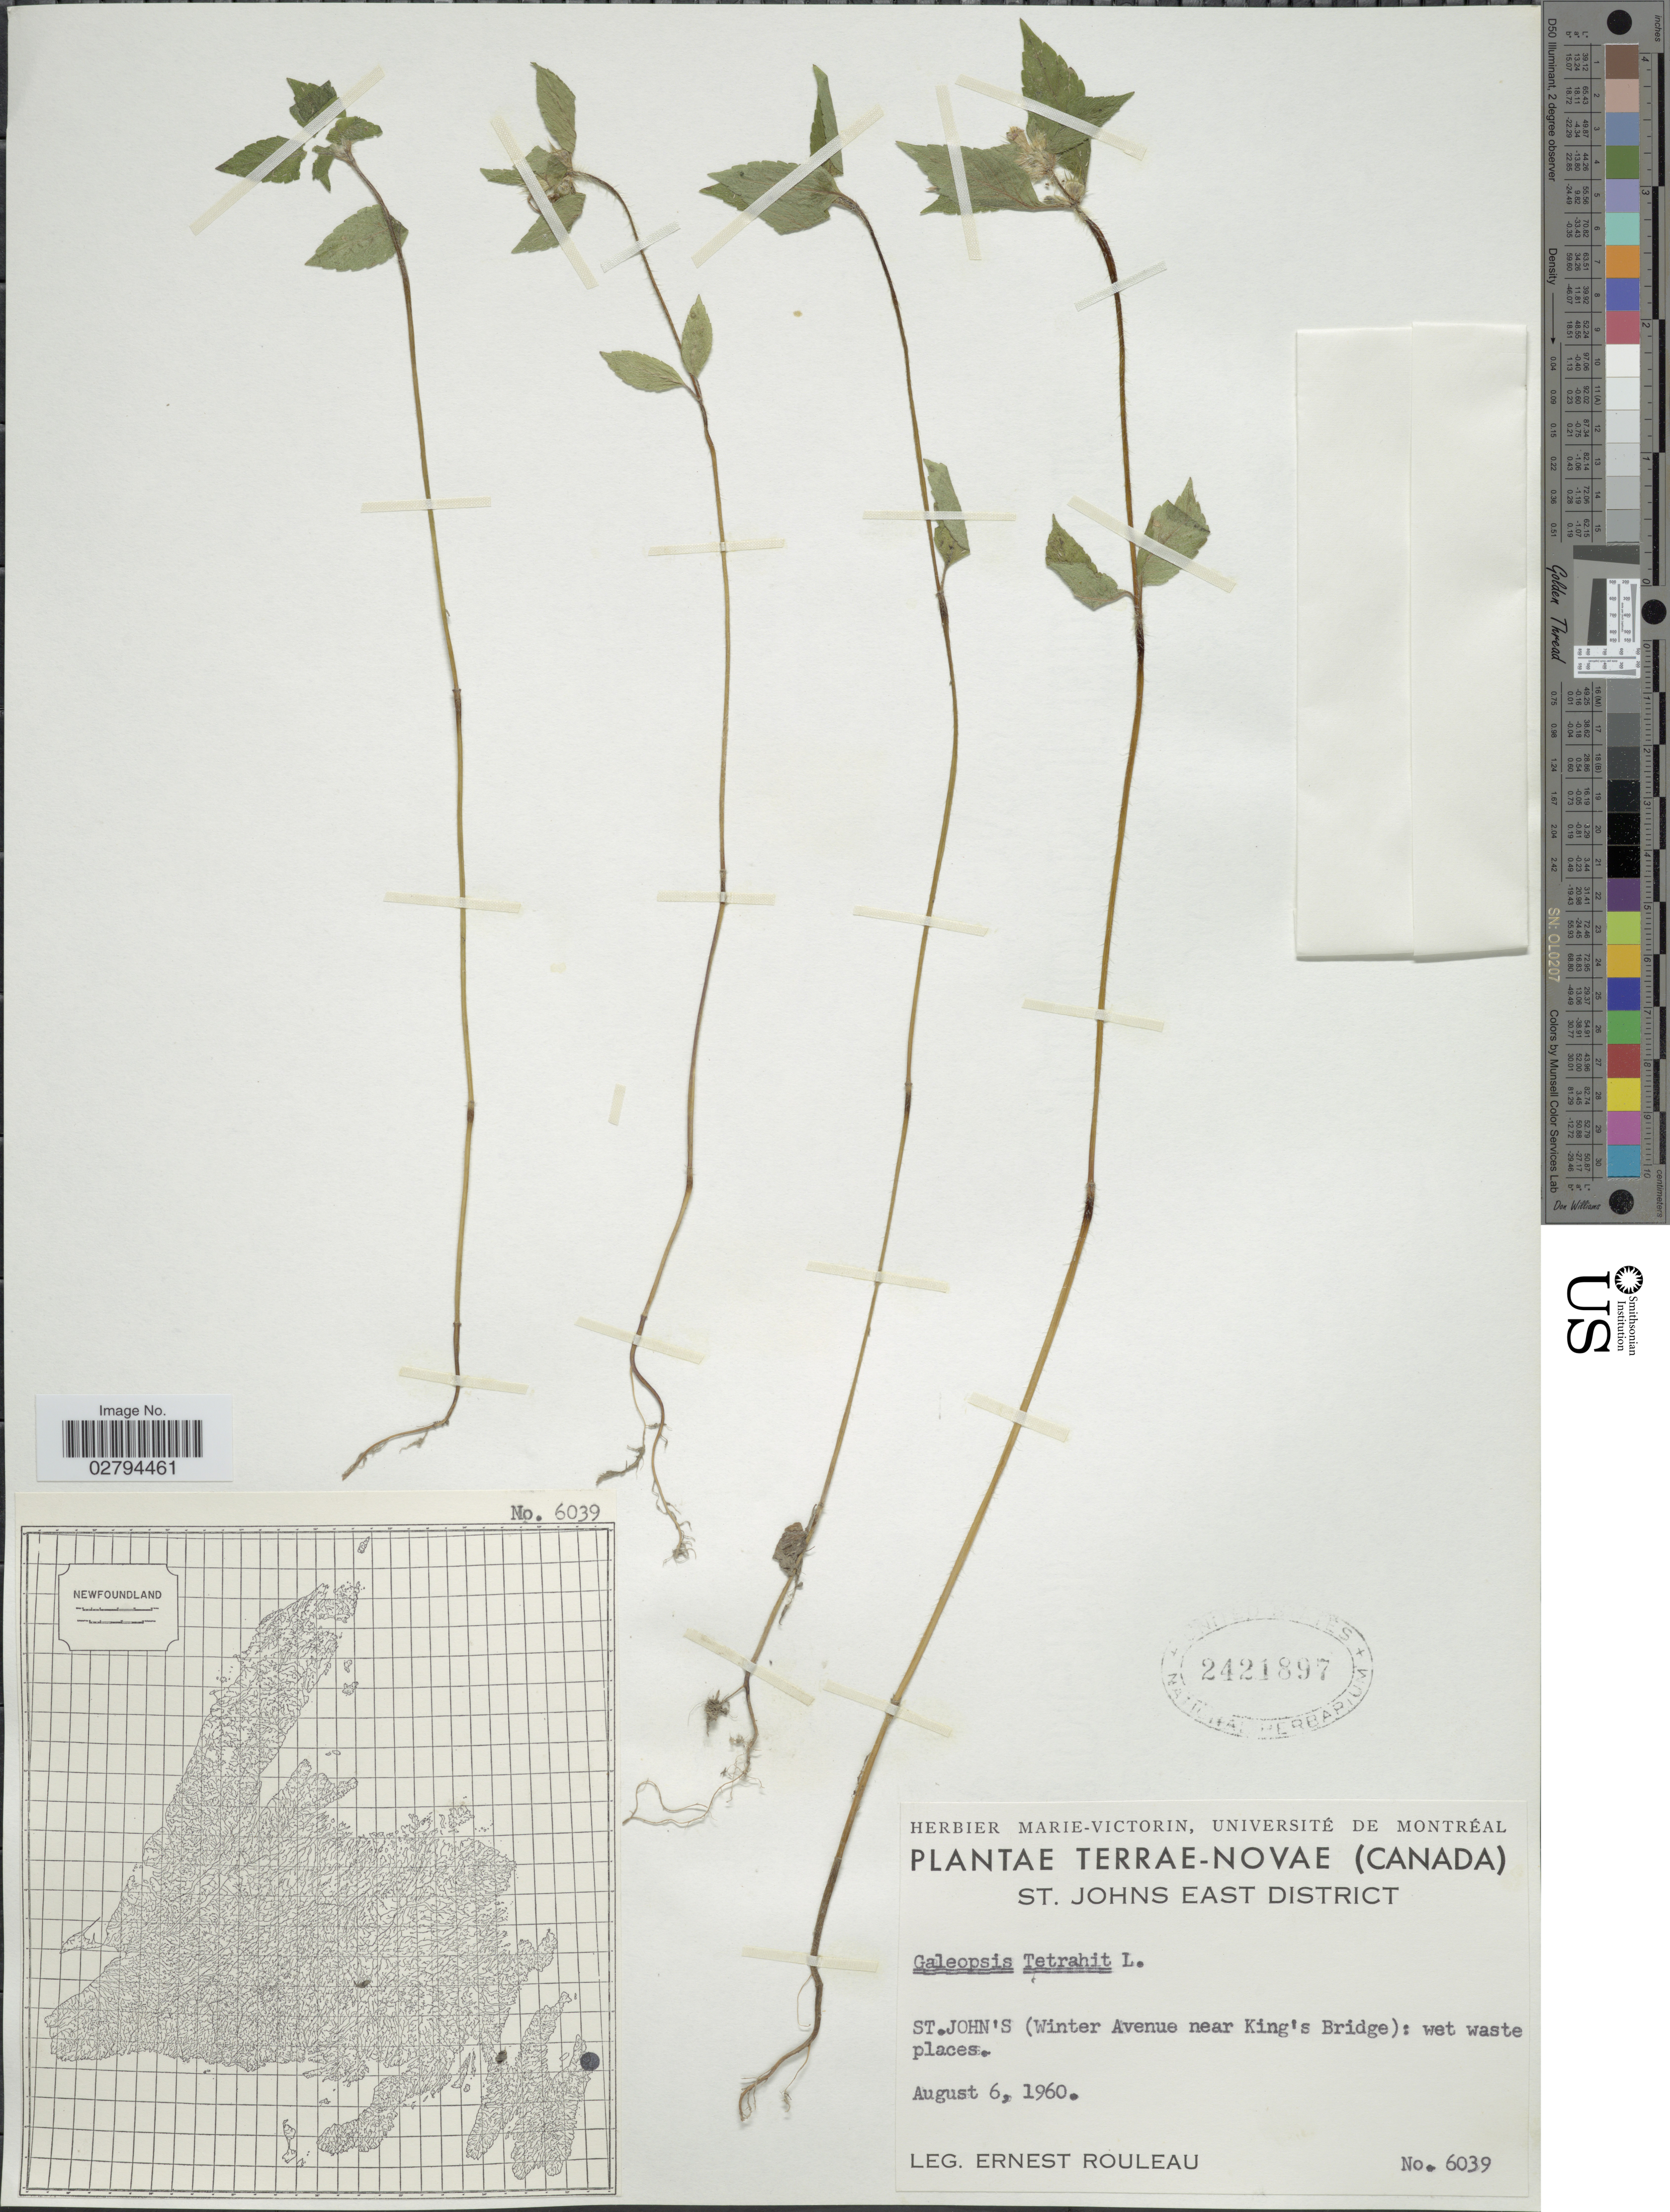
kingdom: Plantae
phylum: Tracheophyta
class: Magnoliopsida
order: Lamiales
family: Lamiaceae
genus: Galeopsis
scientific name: Galeopsis tetrahit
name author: L.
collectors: J. Rouleau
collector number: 6039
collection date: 1960-08-06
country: Canada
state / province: Newfoundland and Labrador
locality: Terrae-Novae. St. Johns East District. St. John's (Winter Avenue near King's Bridge).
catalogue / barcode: US 2421897